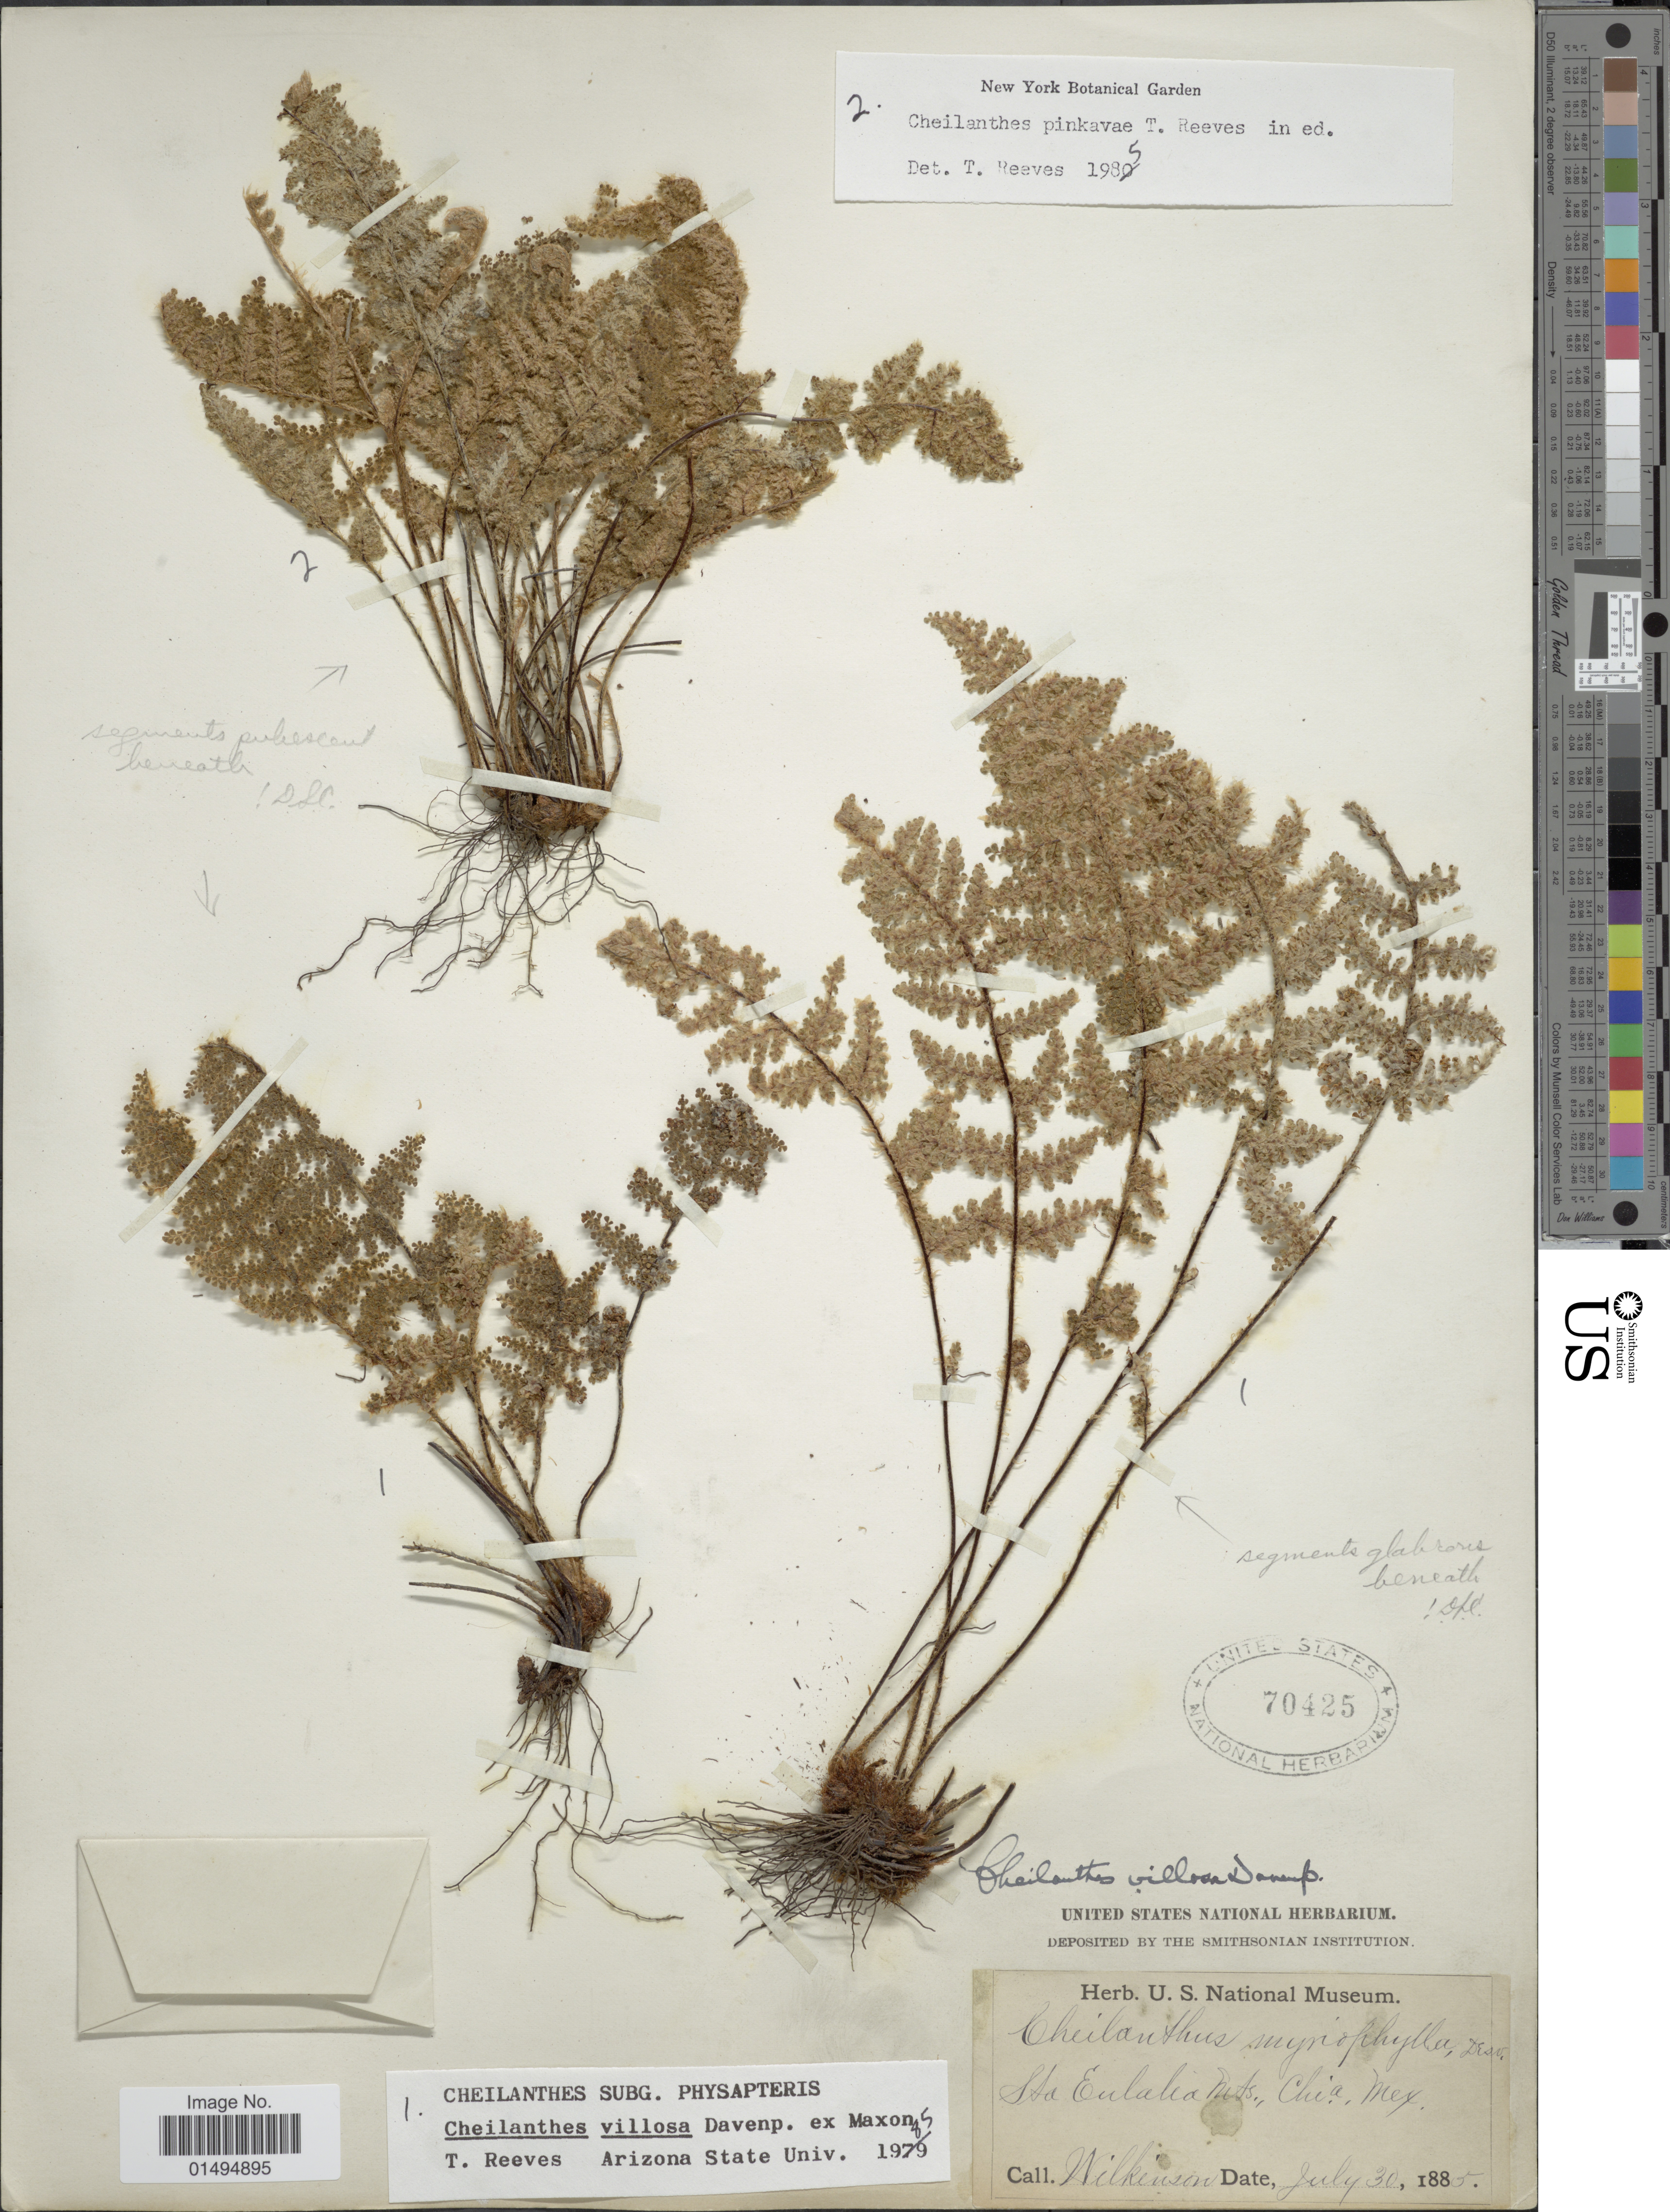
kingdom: Plantae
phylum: Tracheophyta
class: Polypodiopsida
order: Polypodiales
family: Pteridaceae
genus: Myriopteris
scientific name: Myriopteris windhamii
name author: Grusz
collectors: Wilkenson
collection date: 1885-07-30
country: Mexico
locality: Sta Eulalia Mts., Chia, Mex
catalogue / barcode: US 70425